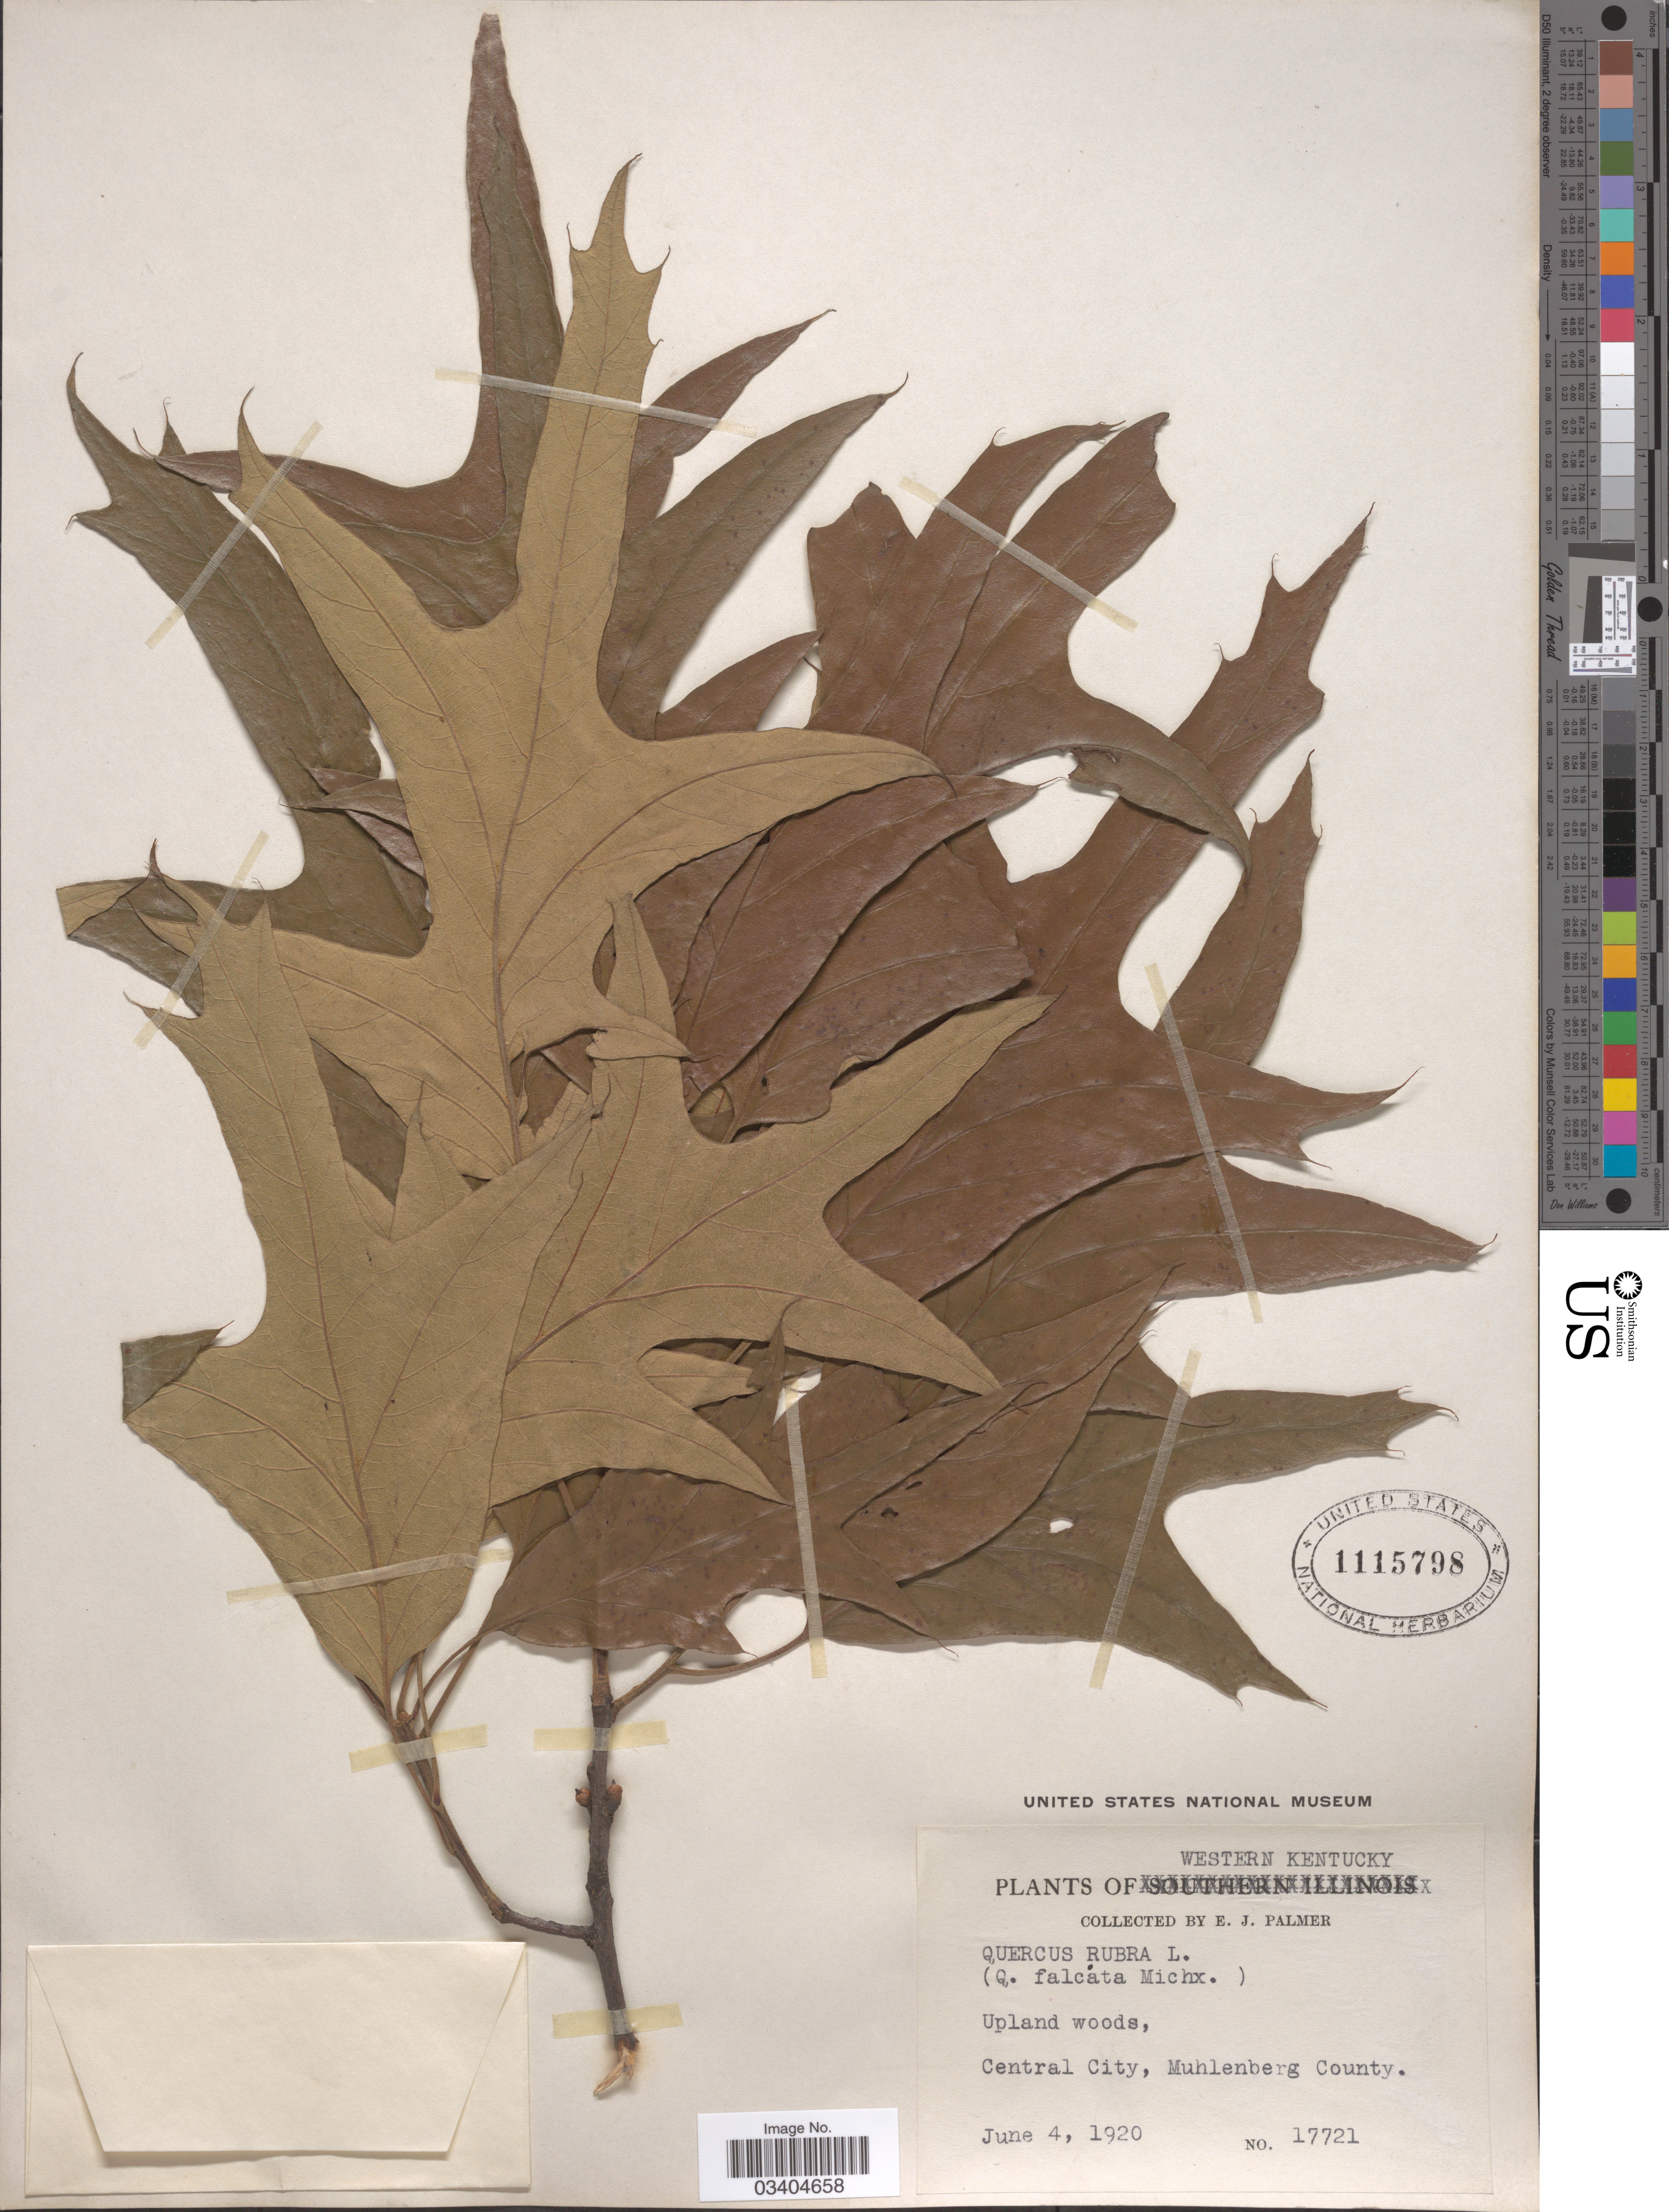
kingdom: Plantae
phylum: Tracheophyta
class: Magnoliopsida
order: Fagales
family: Fagaceae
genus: Quercus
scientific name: Quercus falcata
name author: Michx.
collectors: E. J. Palmer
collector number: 17721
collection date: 1920-06-04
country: United States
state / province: Kentucky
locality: Western Kentucky. Central City, Muhlenberg County.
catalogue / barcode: US 1115798